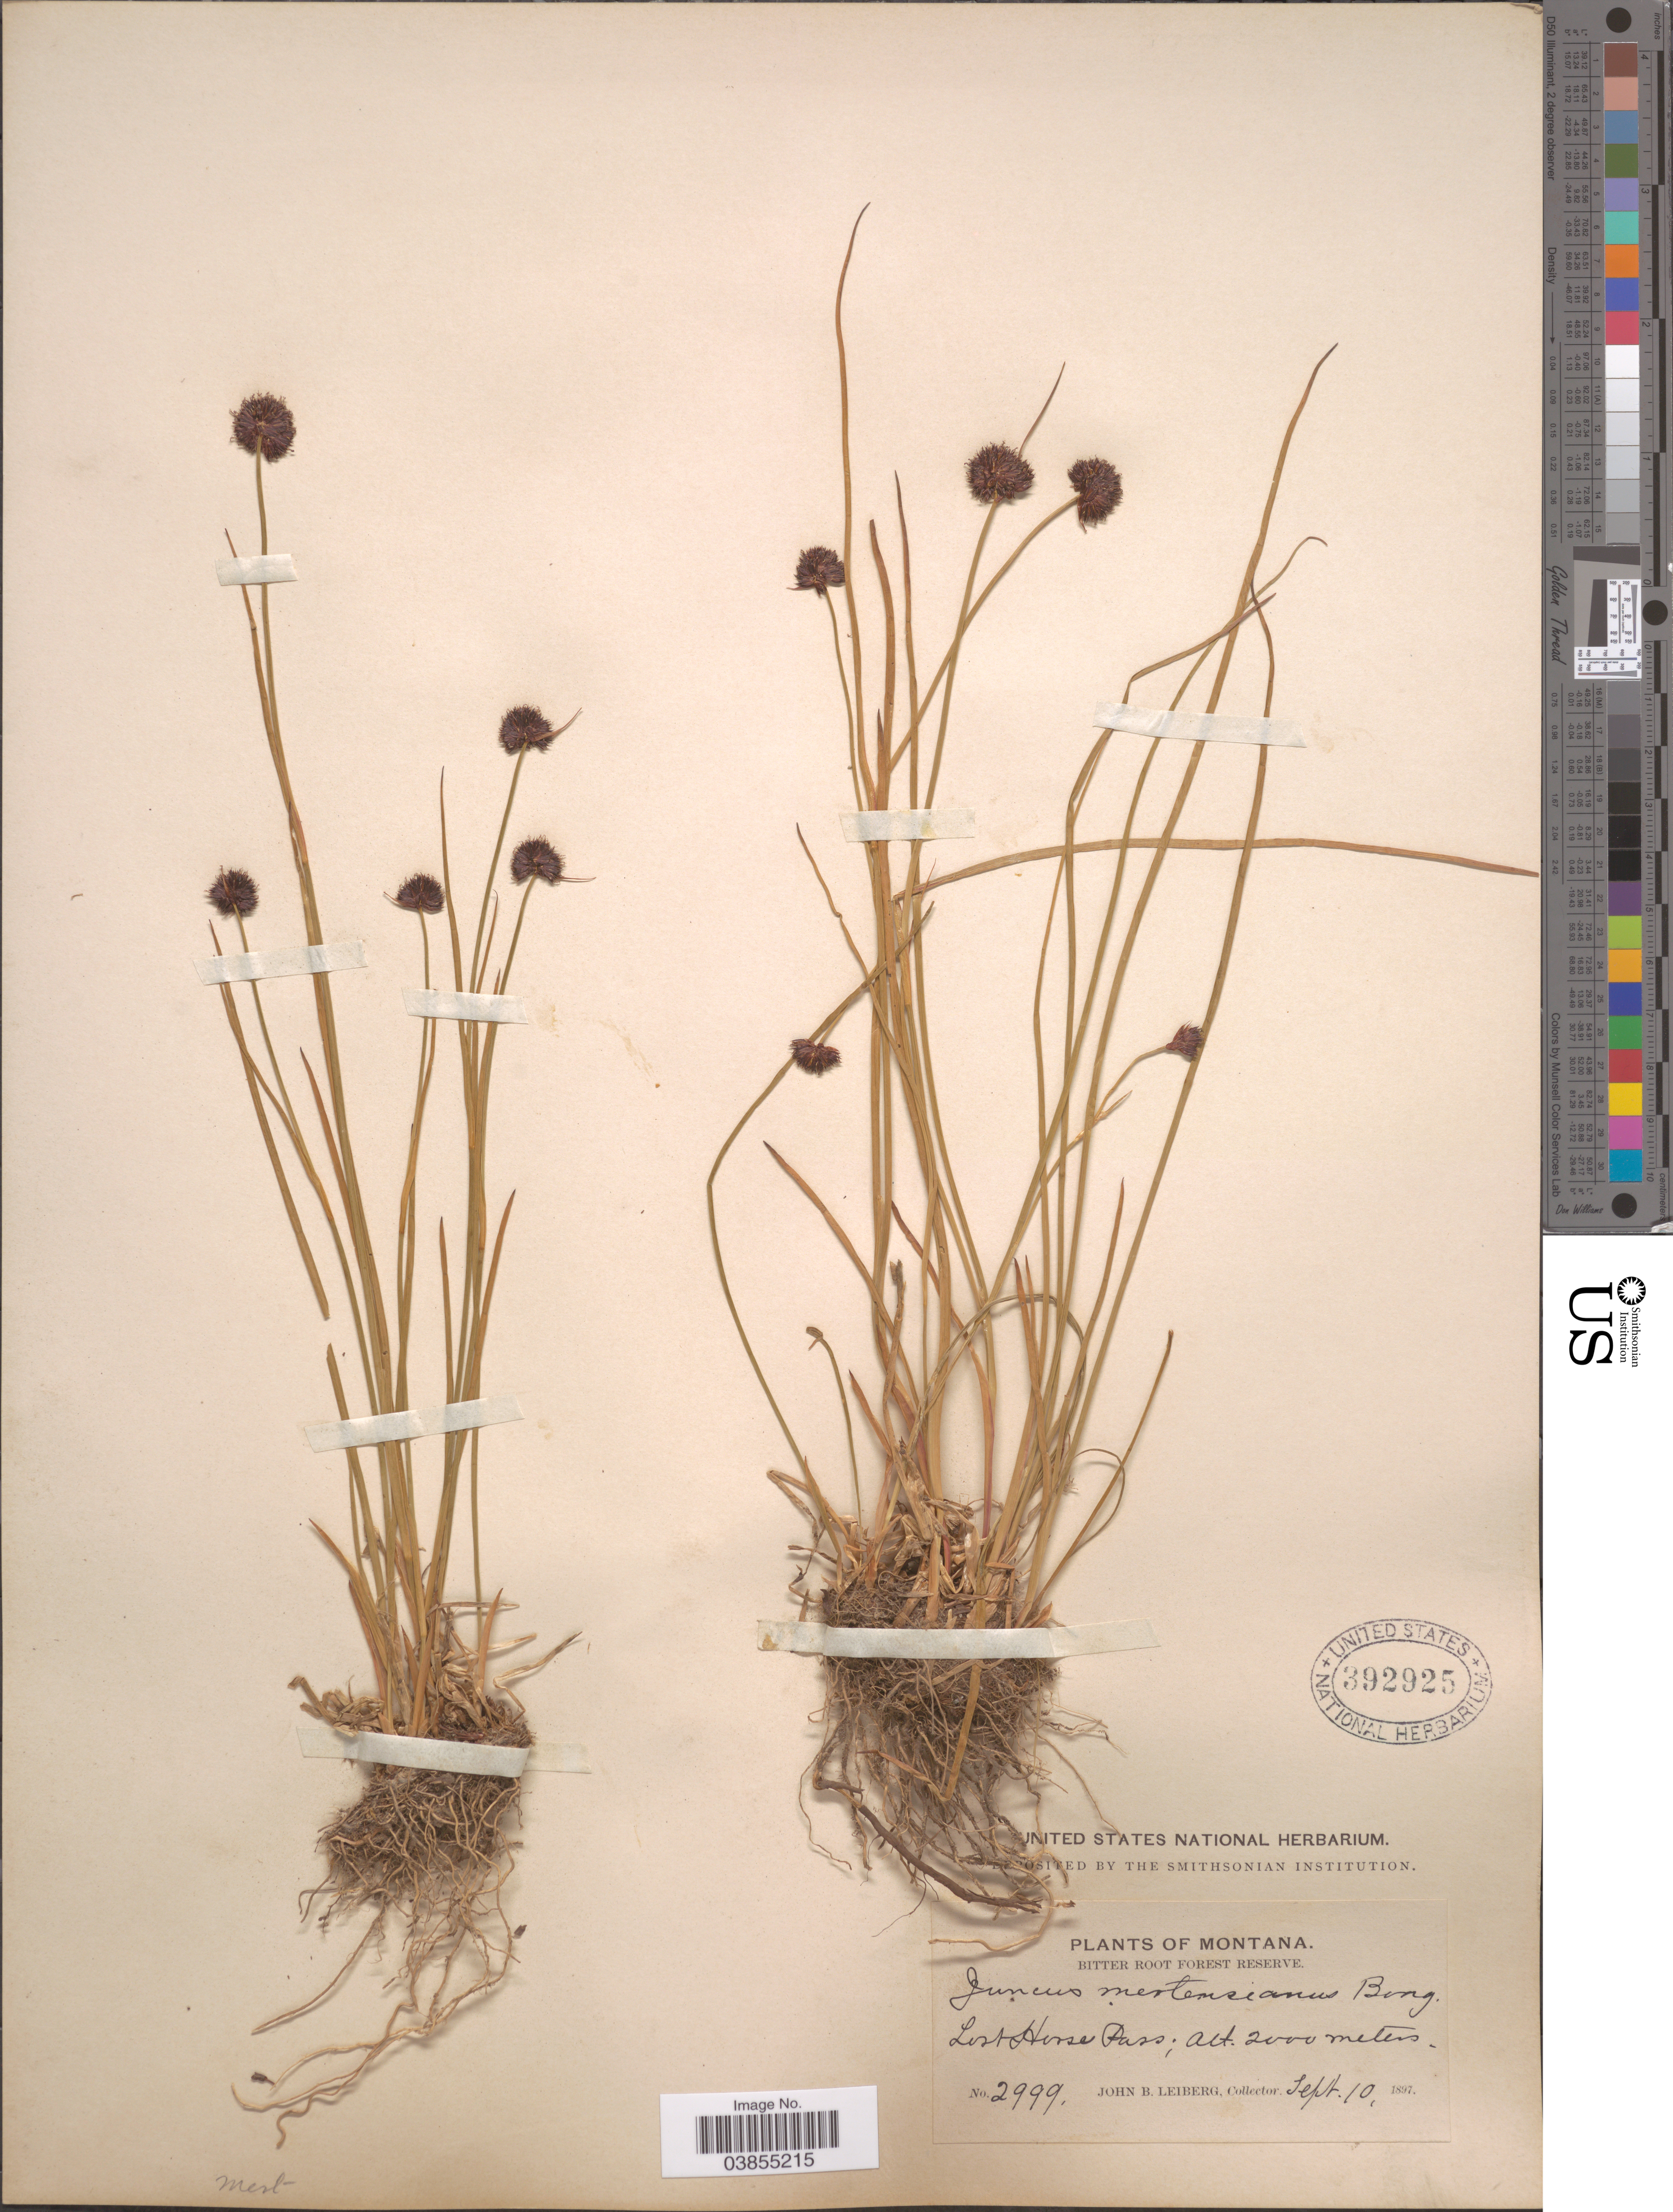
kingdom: Plantae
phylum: Tracheophyta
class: Liliopsida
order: Poales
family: Juncaceae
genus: Juncus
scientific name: Juncus mertensianus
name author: Bong.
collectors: J. B. Leiberg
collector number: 2999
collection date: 1897-09-10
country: United States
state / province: Montana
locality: Bitter Root Forest Reserve. Lost Horse Pass.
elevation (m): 2000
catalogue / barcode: US 392925